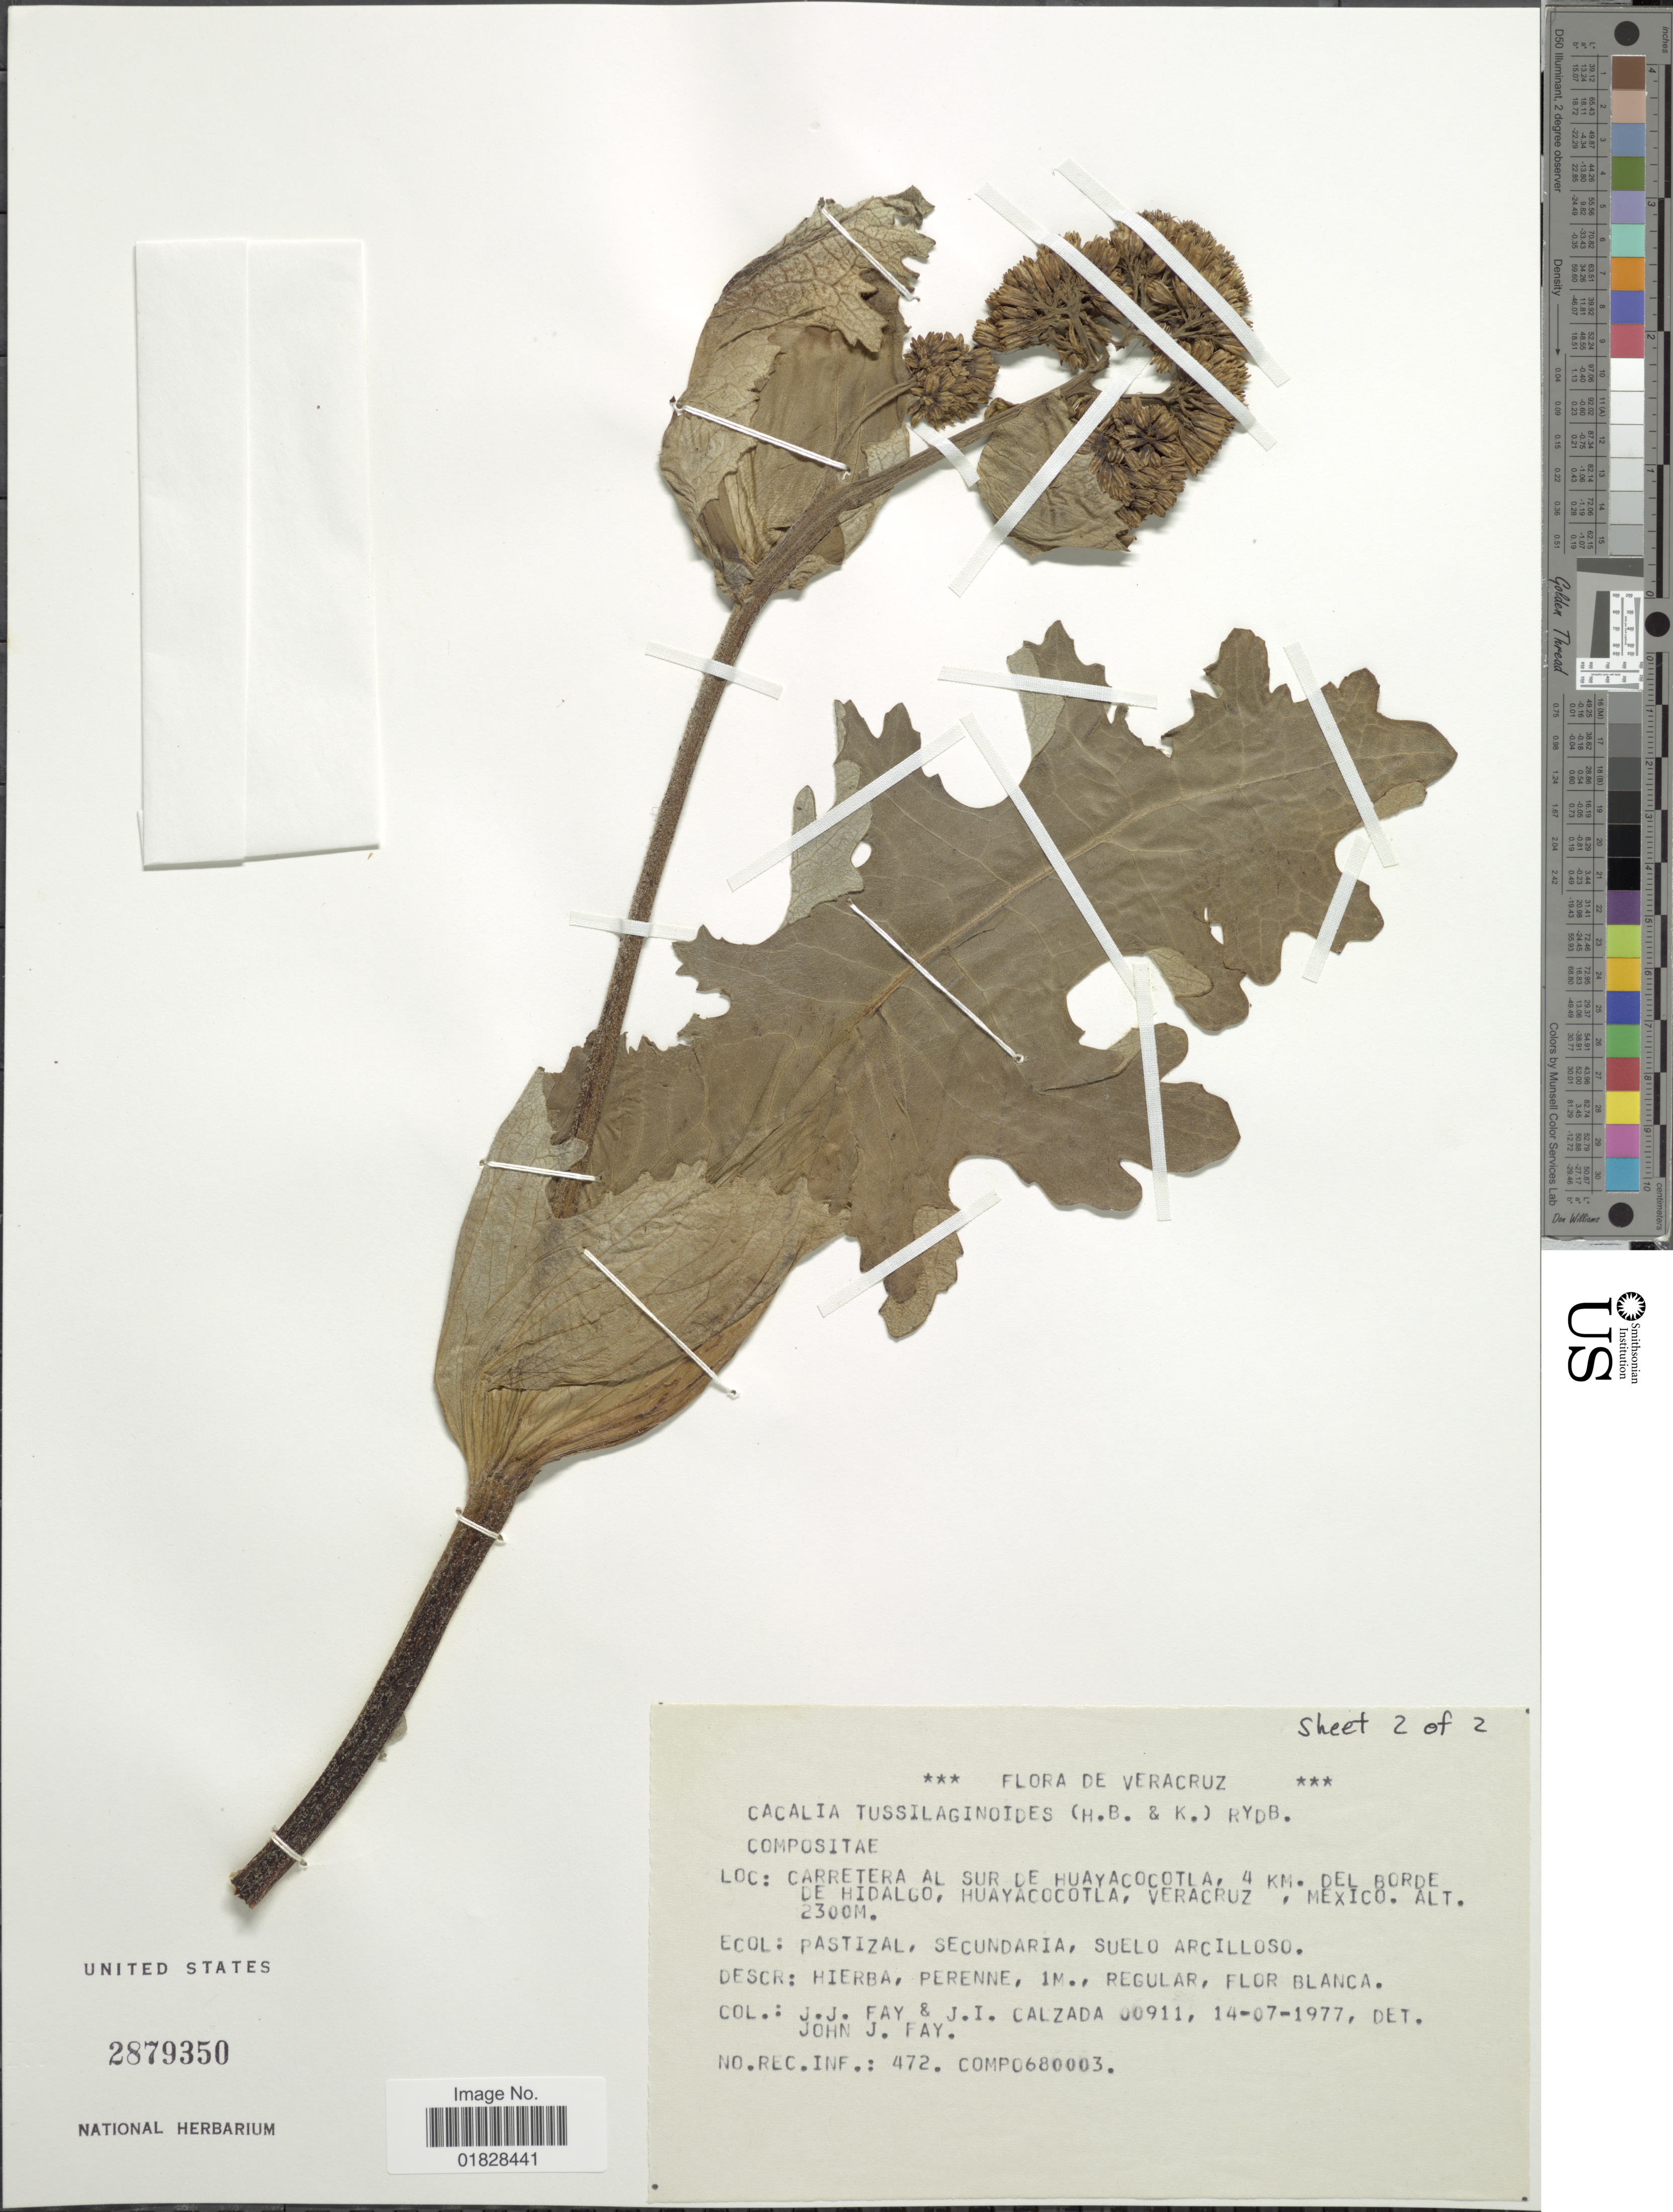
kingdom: Plantae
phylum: Tracheophyta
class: Magnoliopsida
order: Asterales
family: Asteraceae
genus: Psacalium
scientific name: Psacalium tussilaginoides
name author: (Kunth) H. Rob. & Brettell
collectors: J. J. Fay & J. I. Calzada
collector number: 00911*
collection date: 1977-07-14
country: Mexico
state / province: Veracruz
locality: Veracruz. Carretera al sur de Huayacocotla, 4 km. del borde de Hidalgo, Huayacocotla, Veracruz, Mexico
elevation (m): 2300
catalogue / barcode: US 2879350